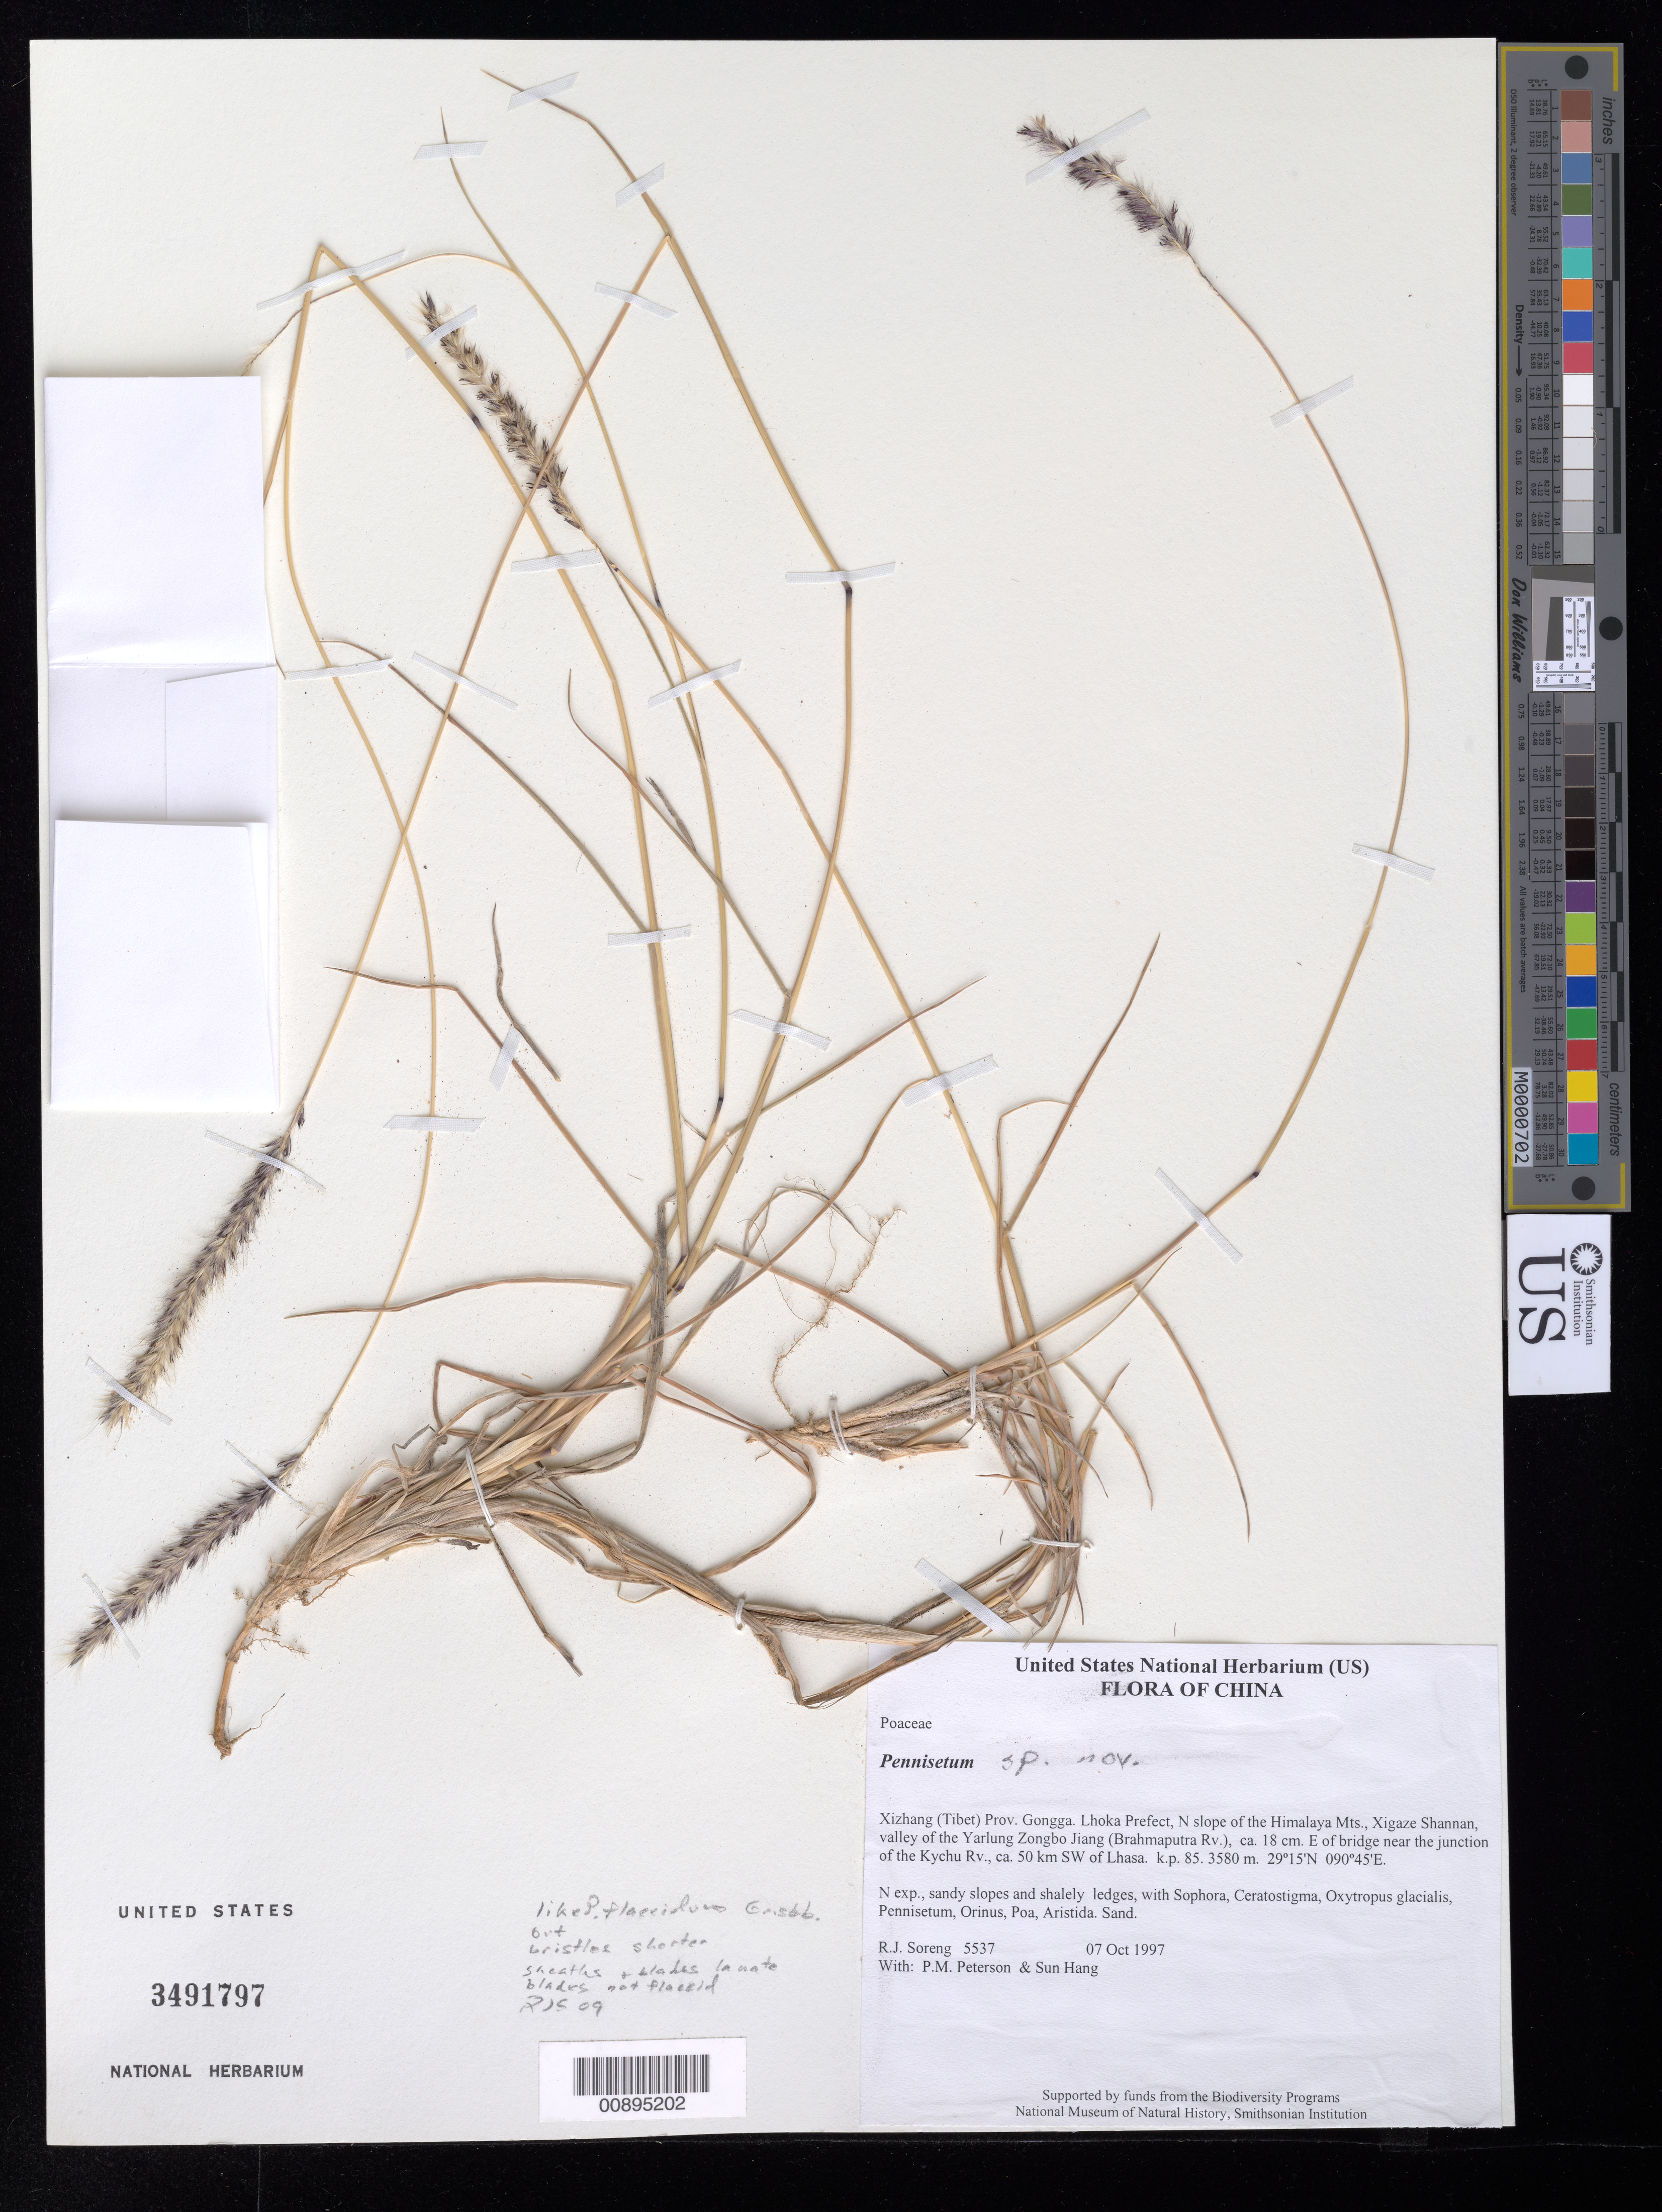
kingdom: Plantae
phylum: Tracheophyta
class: Liliopsida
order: Poales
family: Poaceae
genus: Pennisetum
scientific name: Pennisetum sp. nov.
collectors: R. J. Soreng, P. M. Peterson & Sun Hang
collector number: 5537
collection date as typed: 07 Oct 1997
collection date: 1997-10-07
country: China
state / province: Xizang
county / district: Gongga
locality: Lhoka Prefect, N slope of the Himalaya Mts., Xigaze Shannan, valley of the Yarlung Zongbo Jiang (Brahmaputra Rv.), ca. 18 cm. E of bridge near the junction of the Kychu Rv., ca. 50 km SW of Lhasa. k.p. 85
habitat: N exp., sandy slopes and shalely ledges, with Sophora, Ceratostigma, Oxytropus glacialis, Pennisetum, Orinus, Poa, Aristida.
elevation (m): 3580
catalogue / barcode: US 3491797